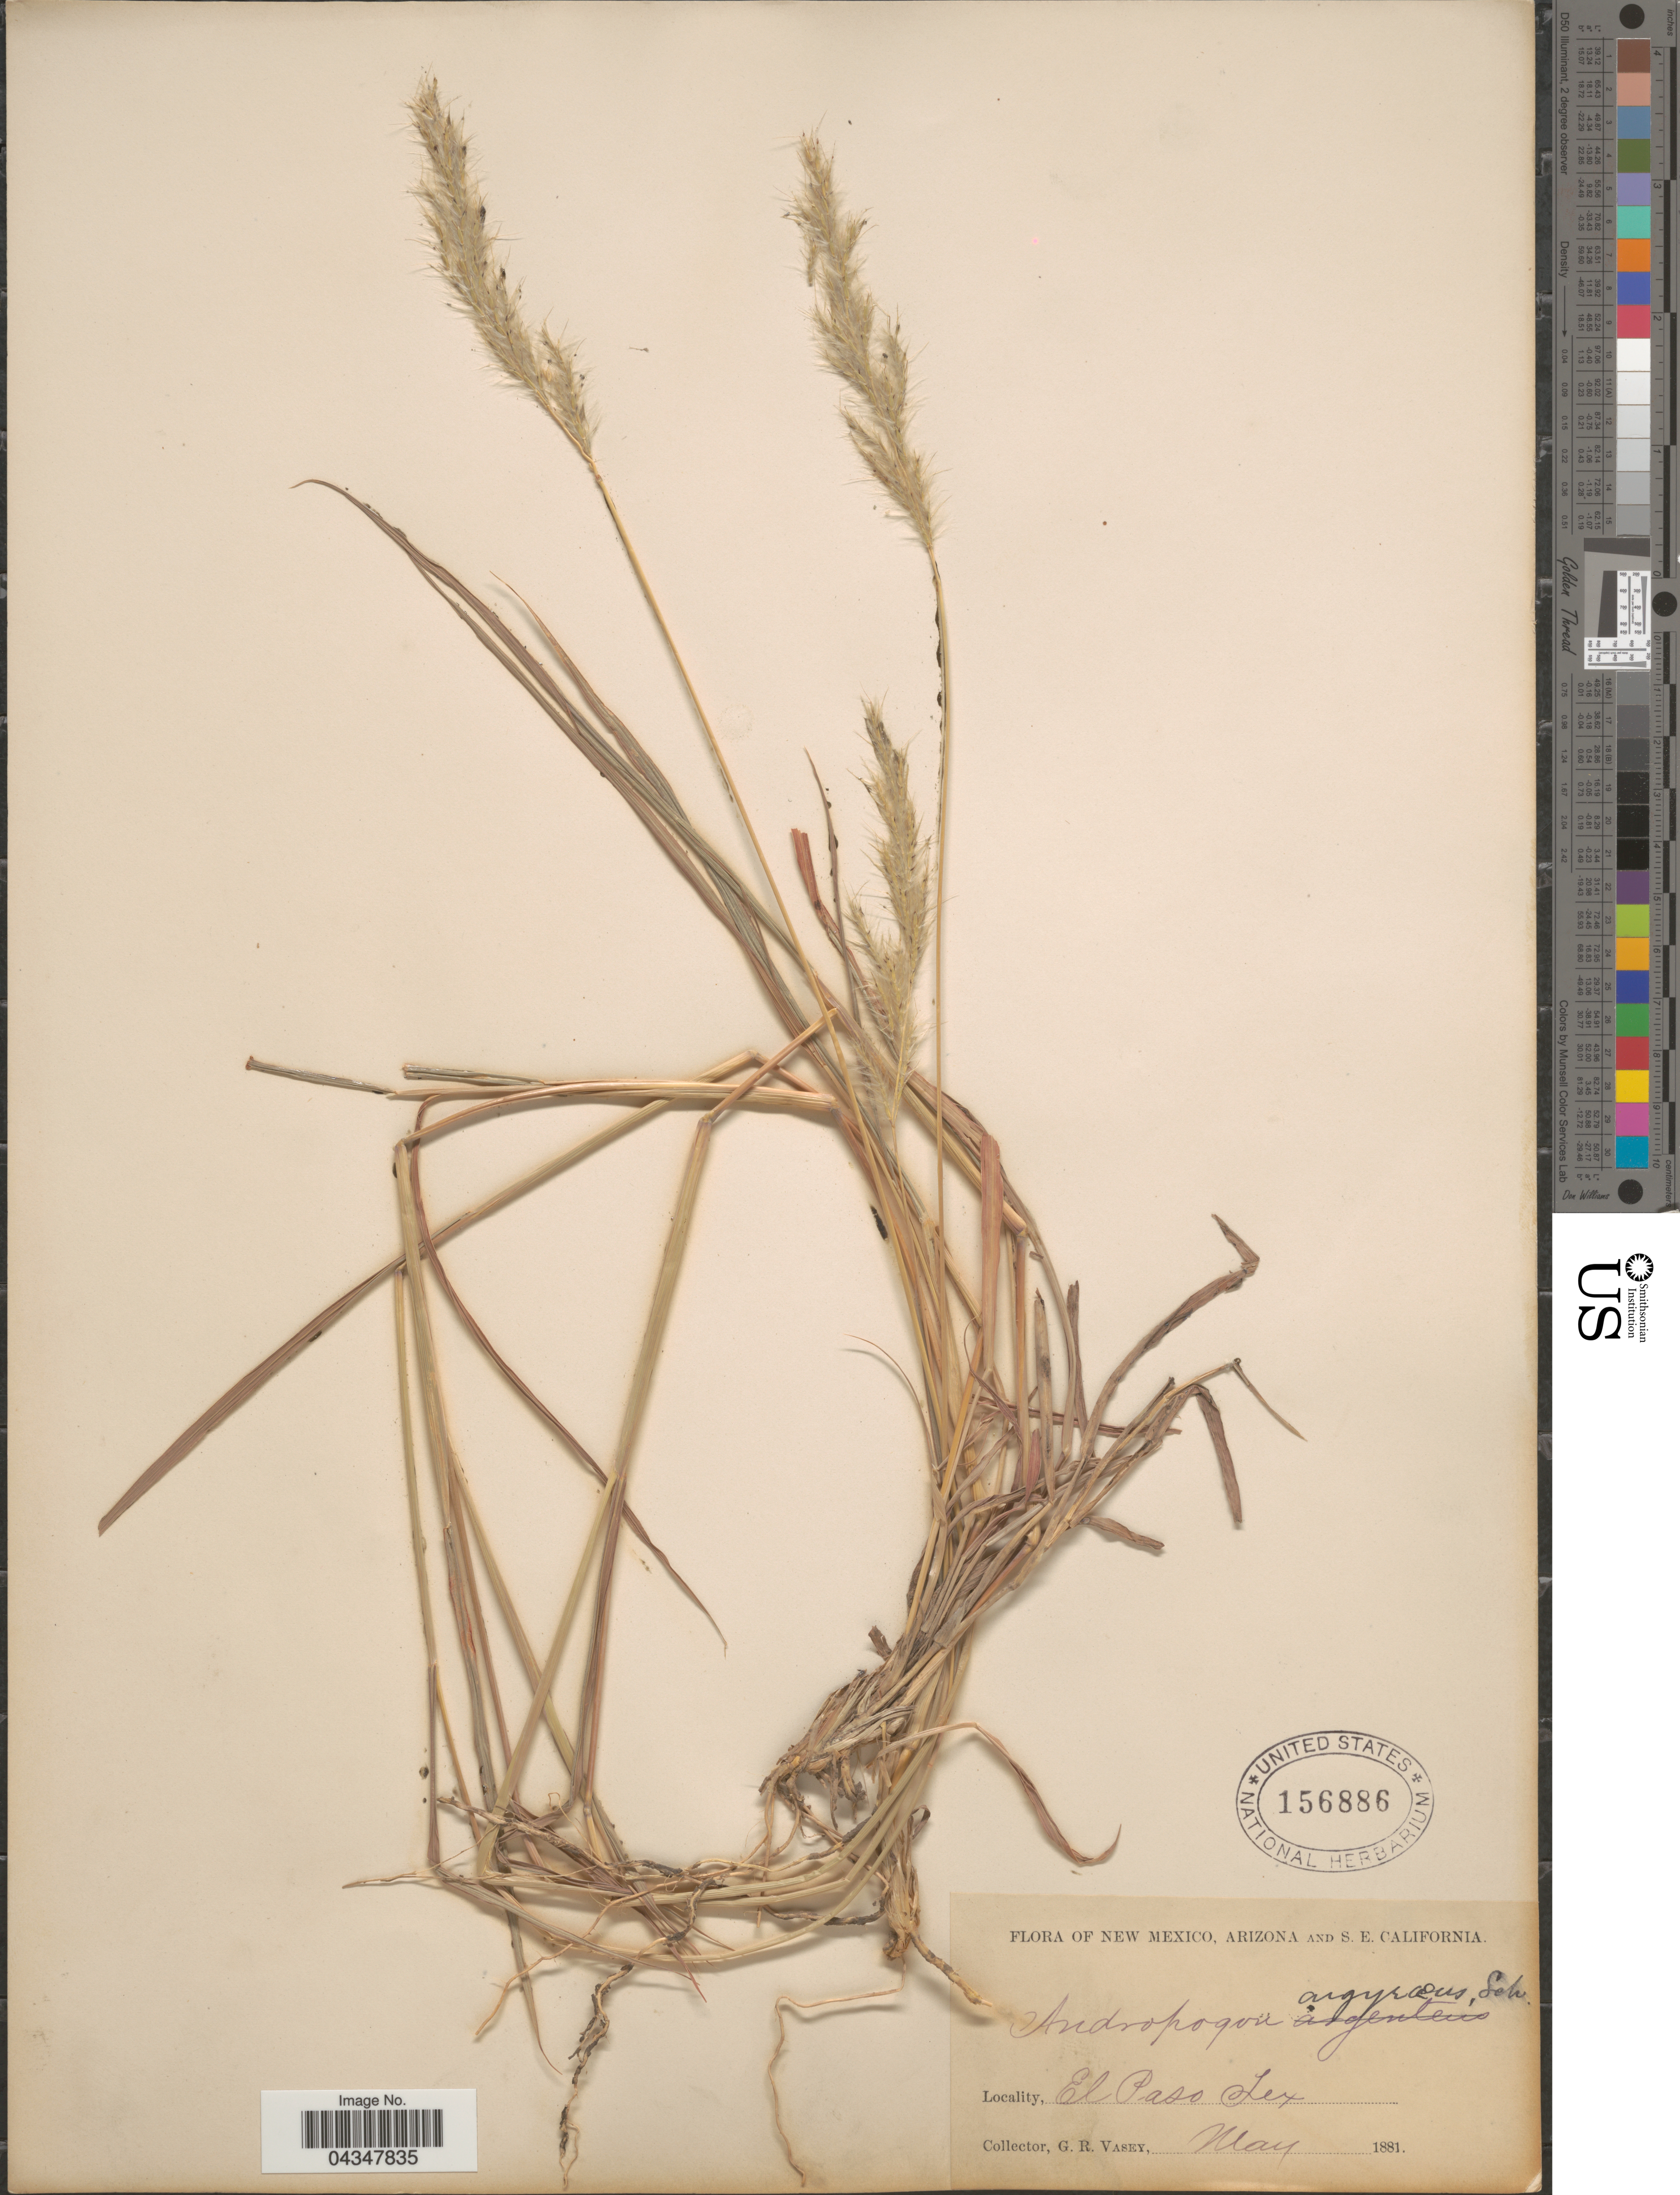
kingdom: Plantae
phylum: Tracheophyta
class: Liliopsida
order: Poales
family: Poaceae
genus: Bothriochloa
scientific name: Bothriochloa saccharoides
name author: (Sw.) Rydb.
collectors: G. R. Vasey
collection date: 1881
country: United States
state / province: Texas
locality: El Paso.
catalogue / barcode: US 156886